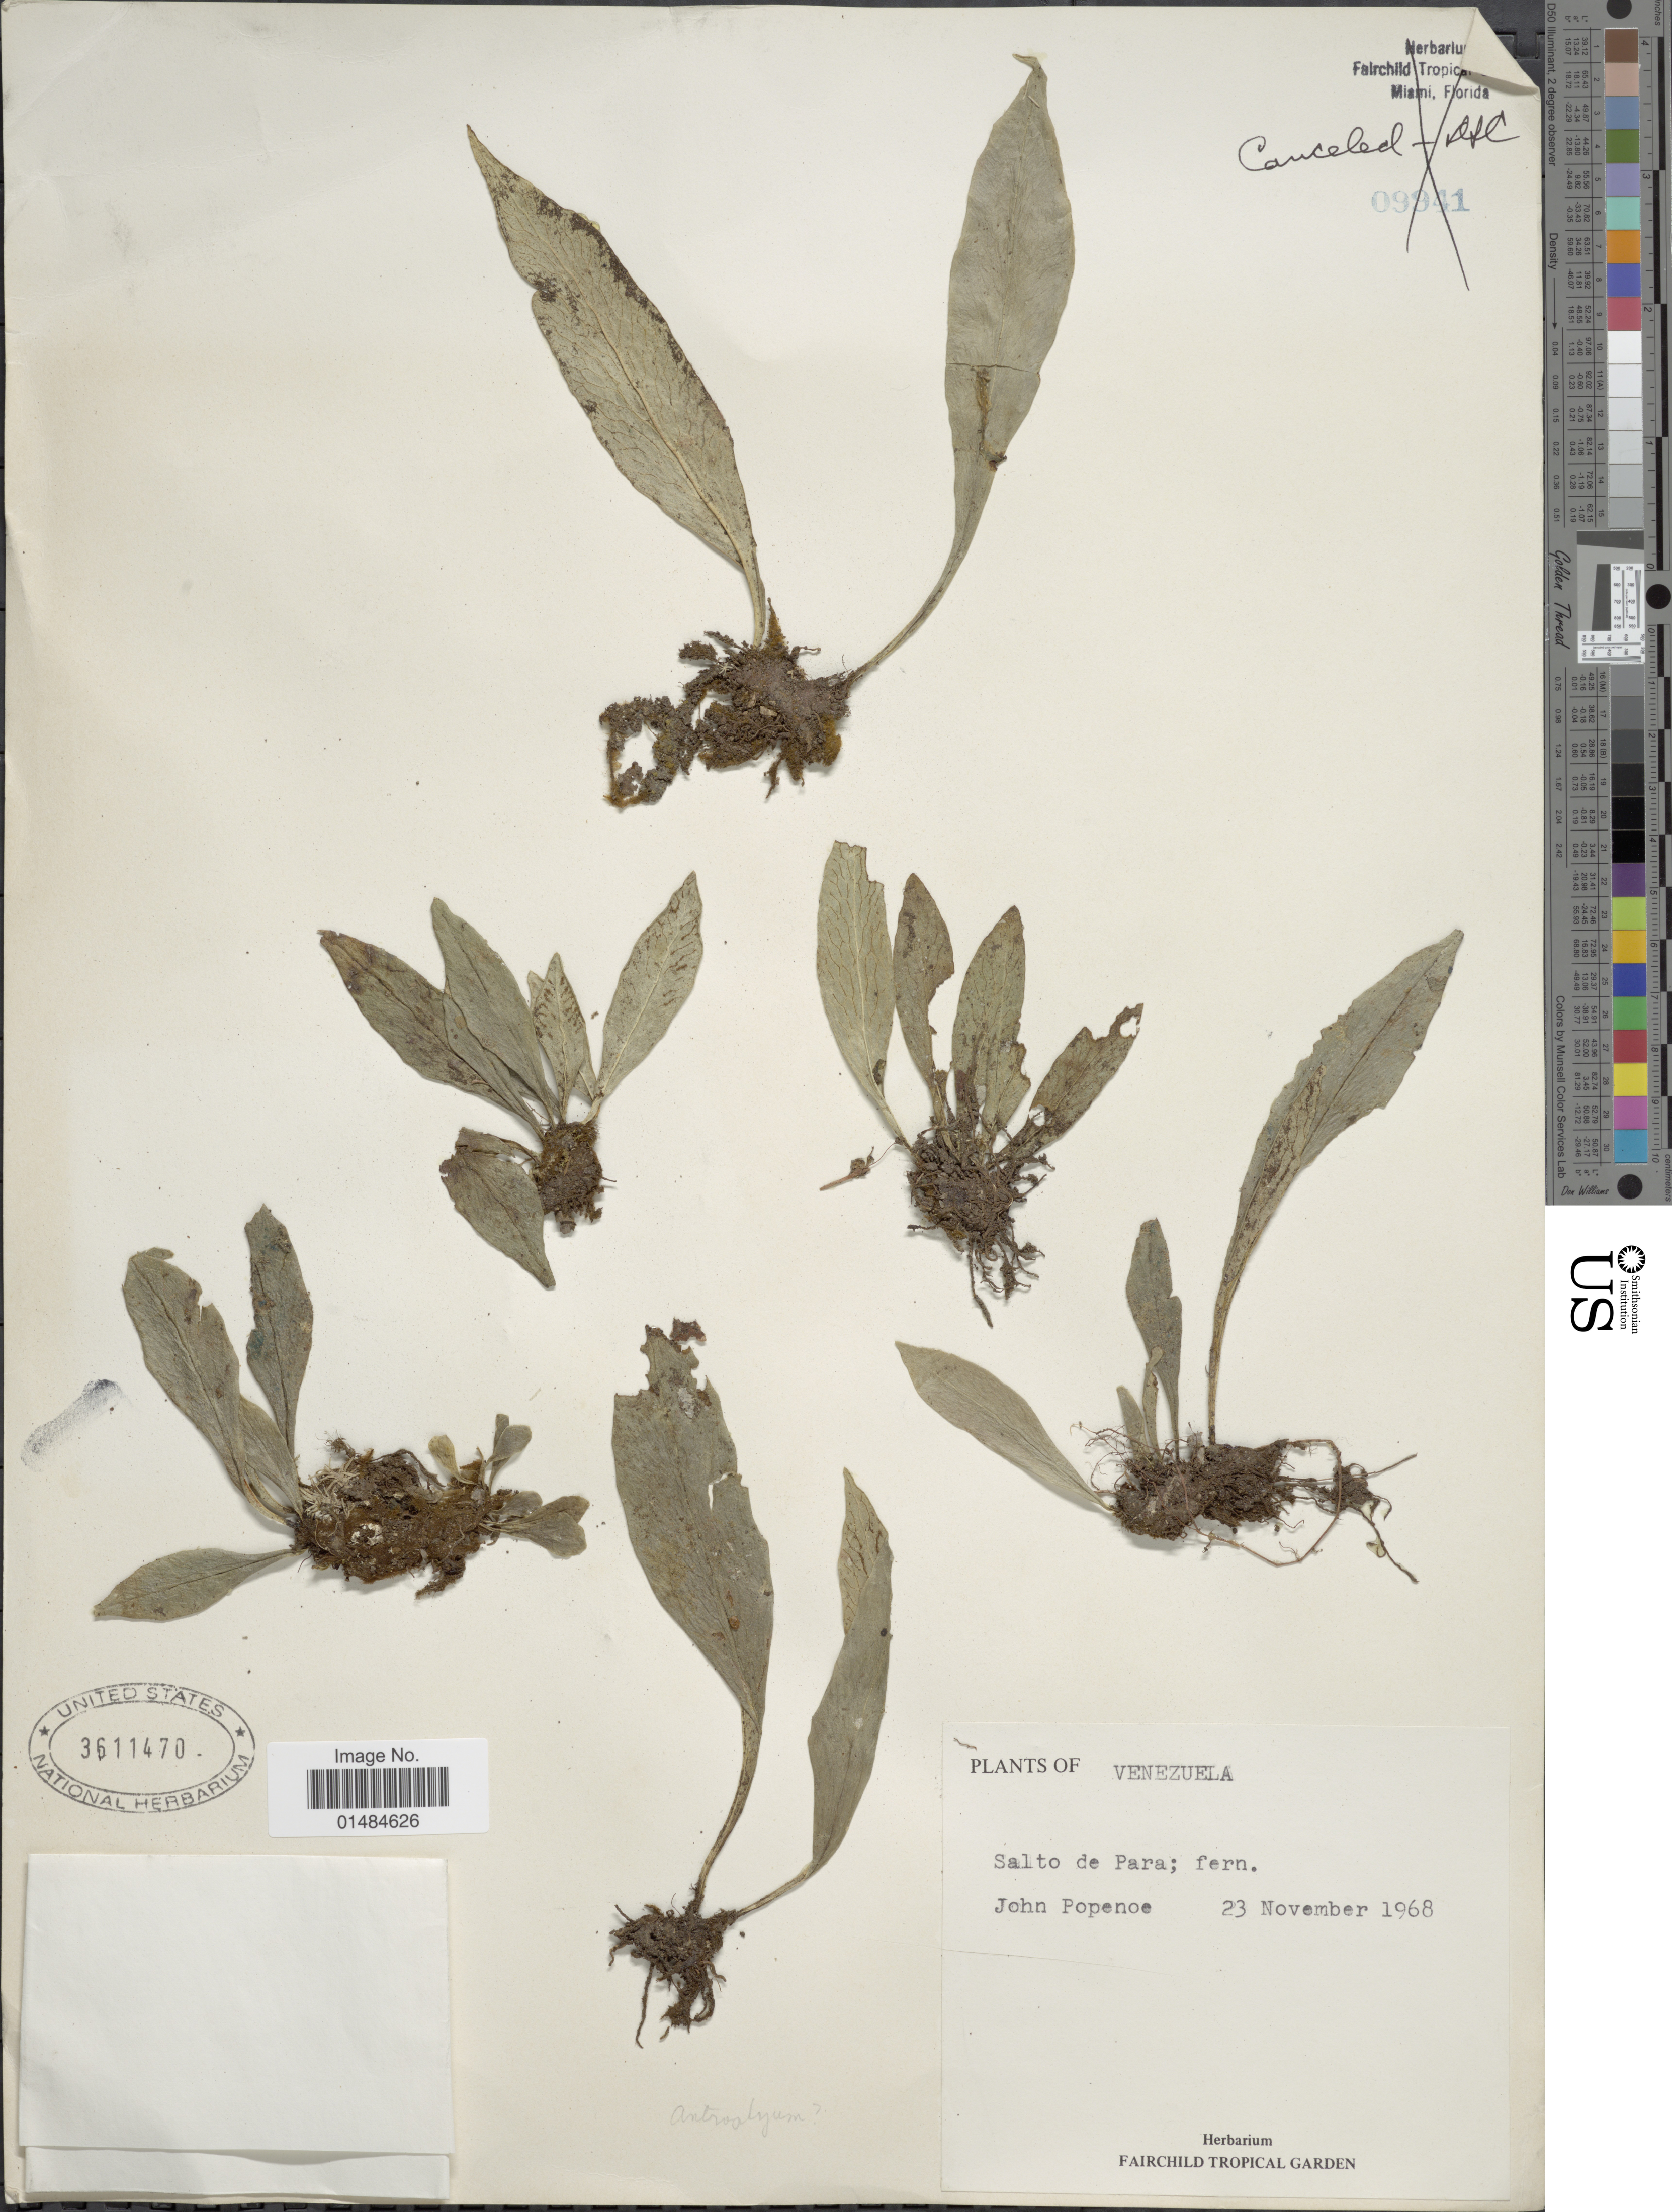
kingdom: Plantae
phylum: Tracheophyta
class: Polypodiopsida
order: Polypodiales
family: Pteridaceae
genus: Antrophyum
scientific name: Antrophyum sp.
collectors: J. Popenoe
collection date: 1968-11-23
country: Venezuela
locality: Salto de Para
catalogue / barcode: US 3611470